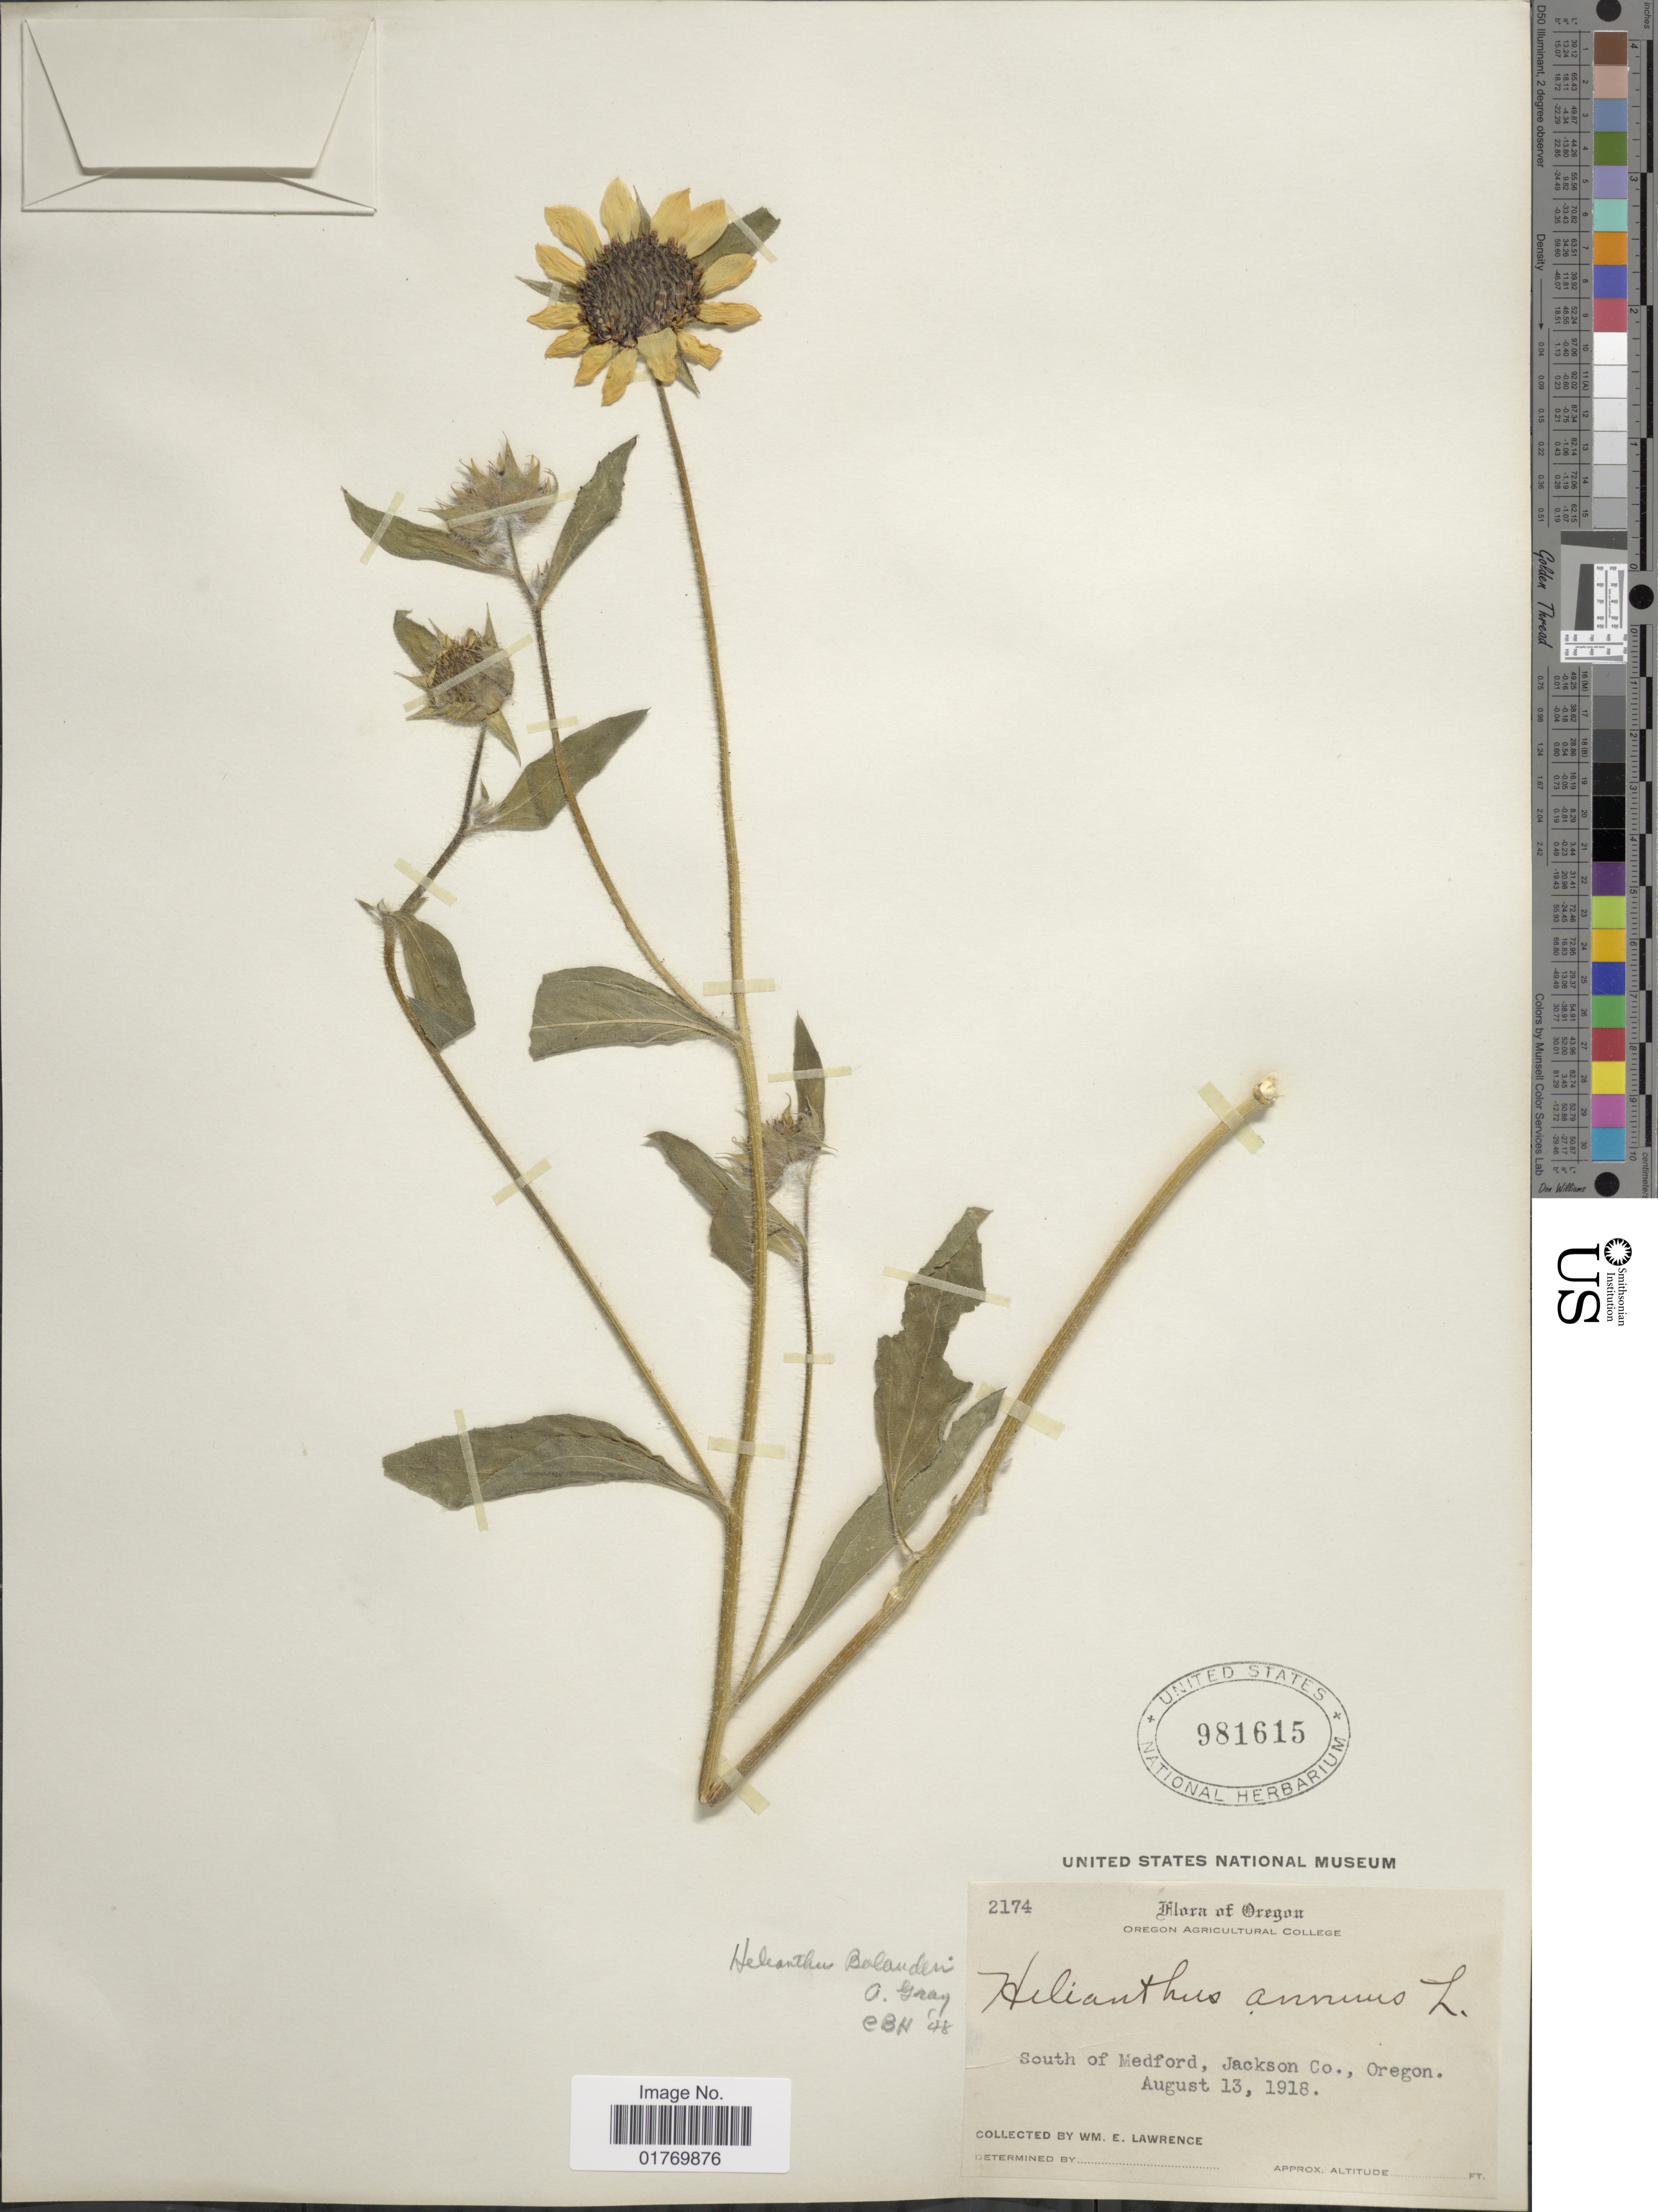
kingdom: Plantae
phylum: Tracheophyta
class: Magnoliopsida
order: Asterales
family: Asteraceae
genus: Helianthus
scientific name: Helianthus bolanderi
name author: A. Gray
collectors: W. Lawrence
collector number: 2174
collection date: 1918-08-13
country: United States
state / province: Oregon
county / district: Jackson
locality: South of Medford, Jackson Co., Oregon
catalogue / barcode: US 981615